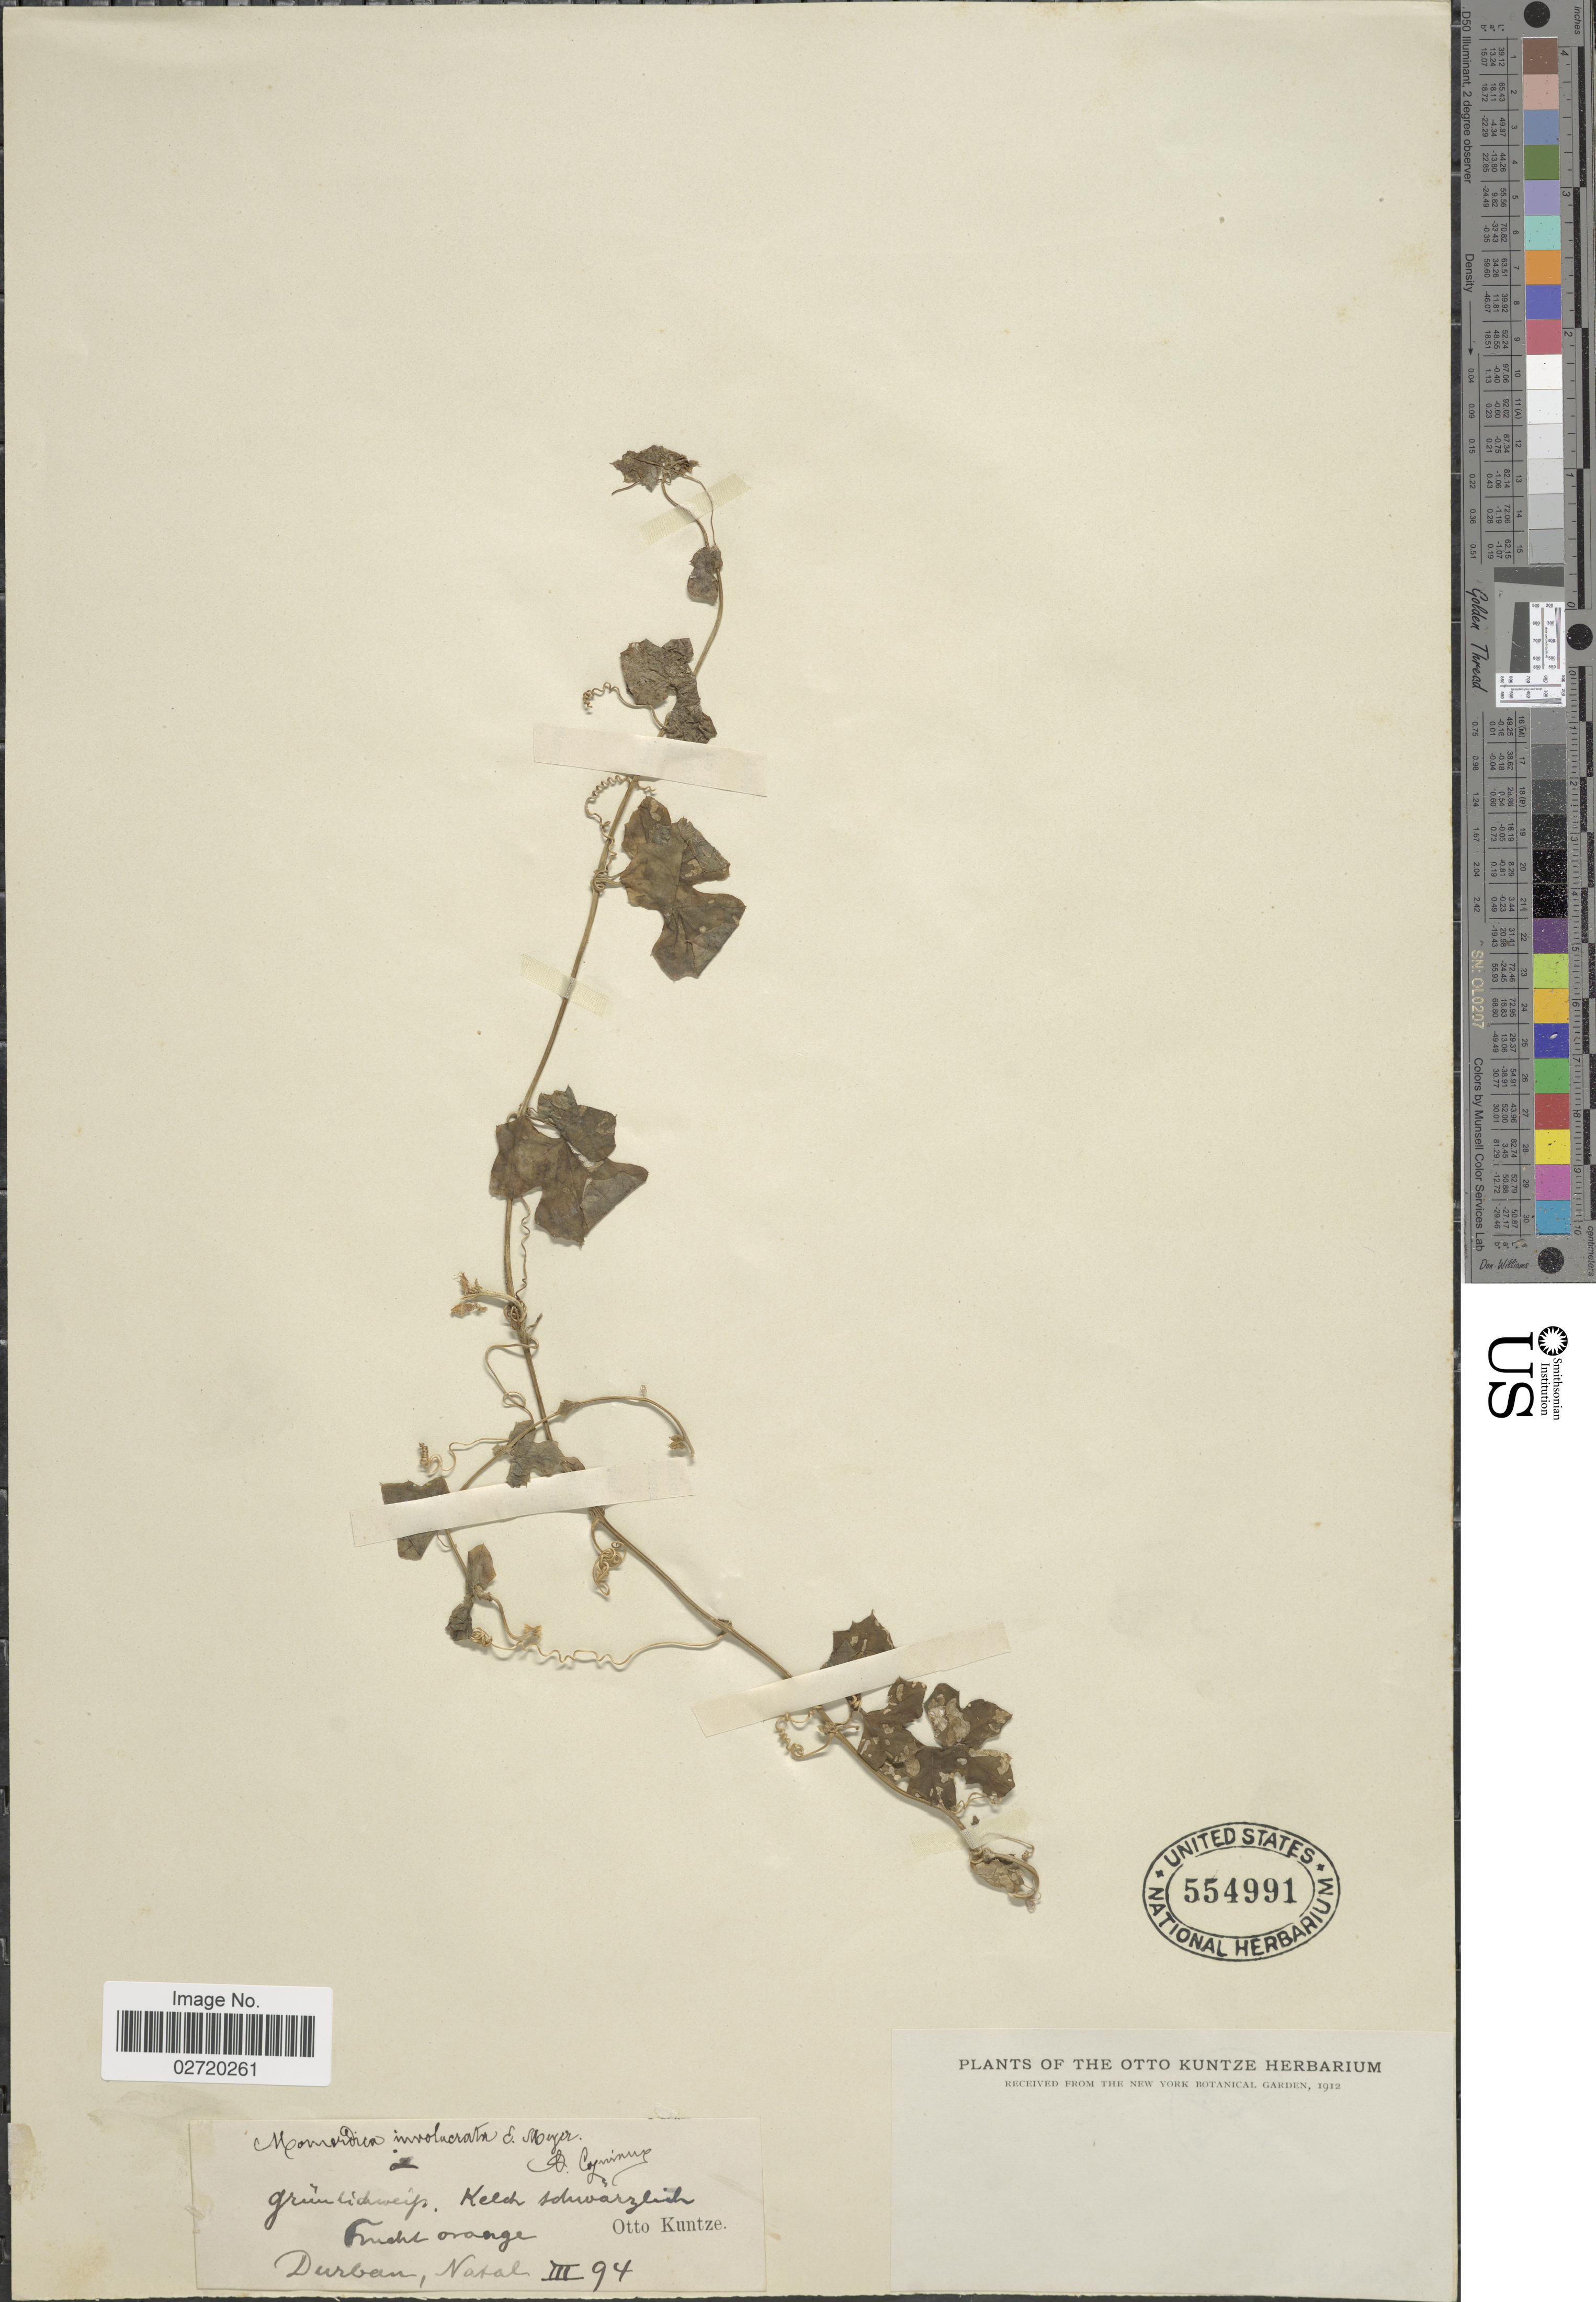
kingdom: Plantae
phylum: Tracheophyta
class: Magnoliopsida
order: Cucurbitales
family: Cucurbitaceae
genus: Momordica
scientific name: Momordica involucrata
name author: E. Mey.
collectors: C.E.O. Kuntze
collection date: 1894-03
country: South Africa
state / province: KwaZulu-Natal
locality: Durban, Natal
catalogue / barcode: US 554991